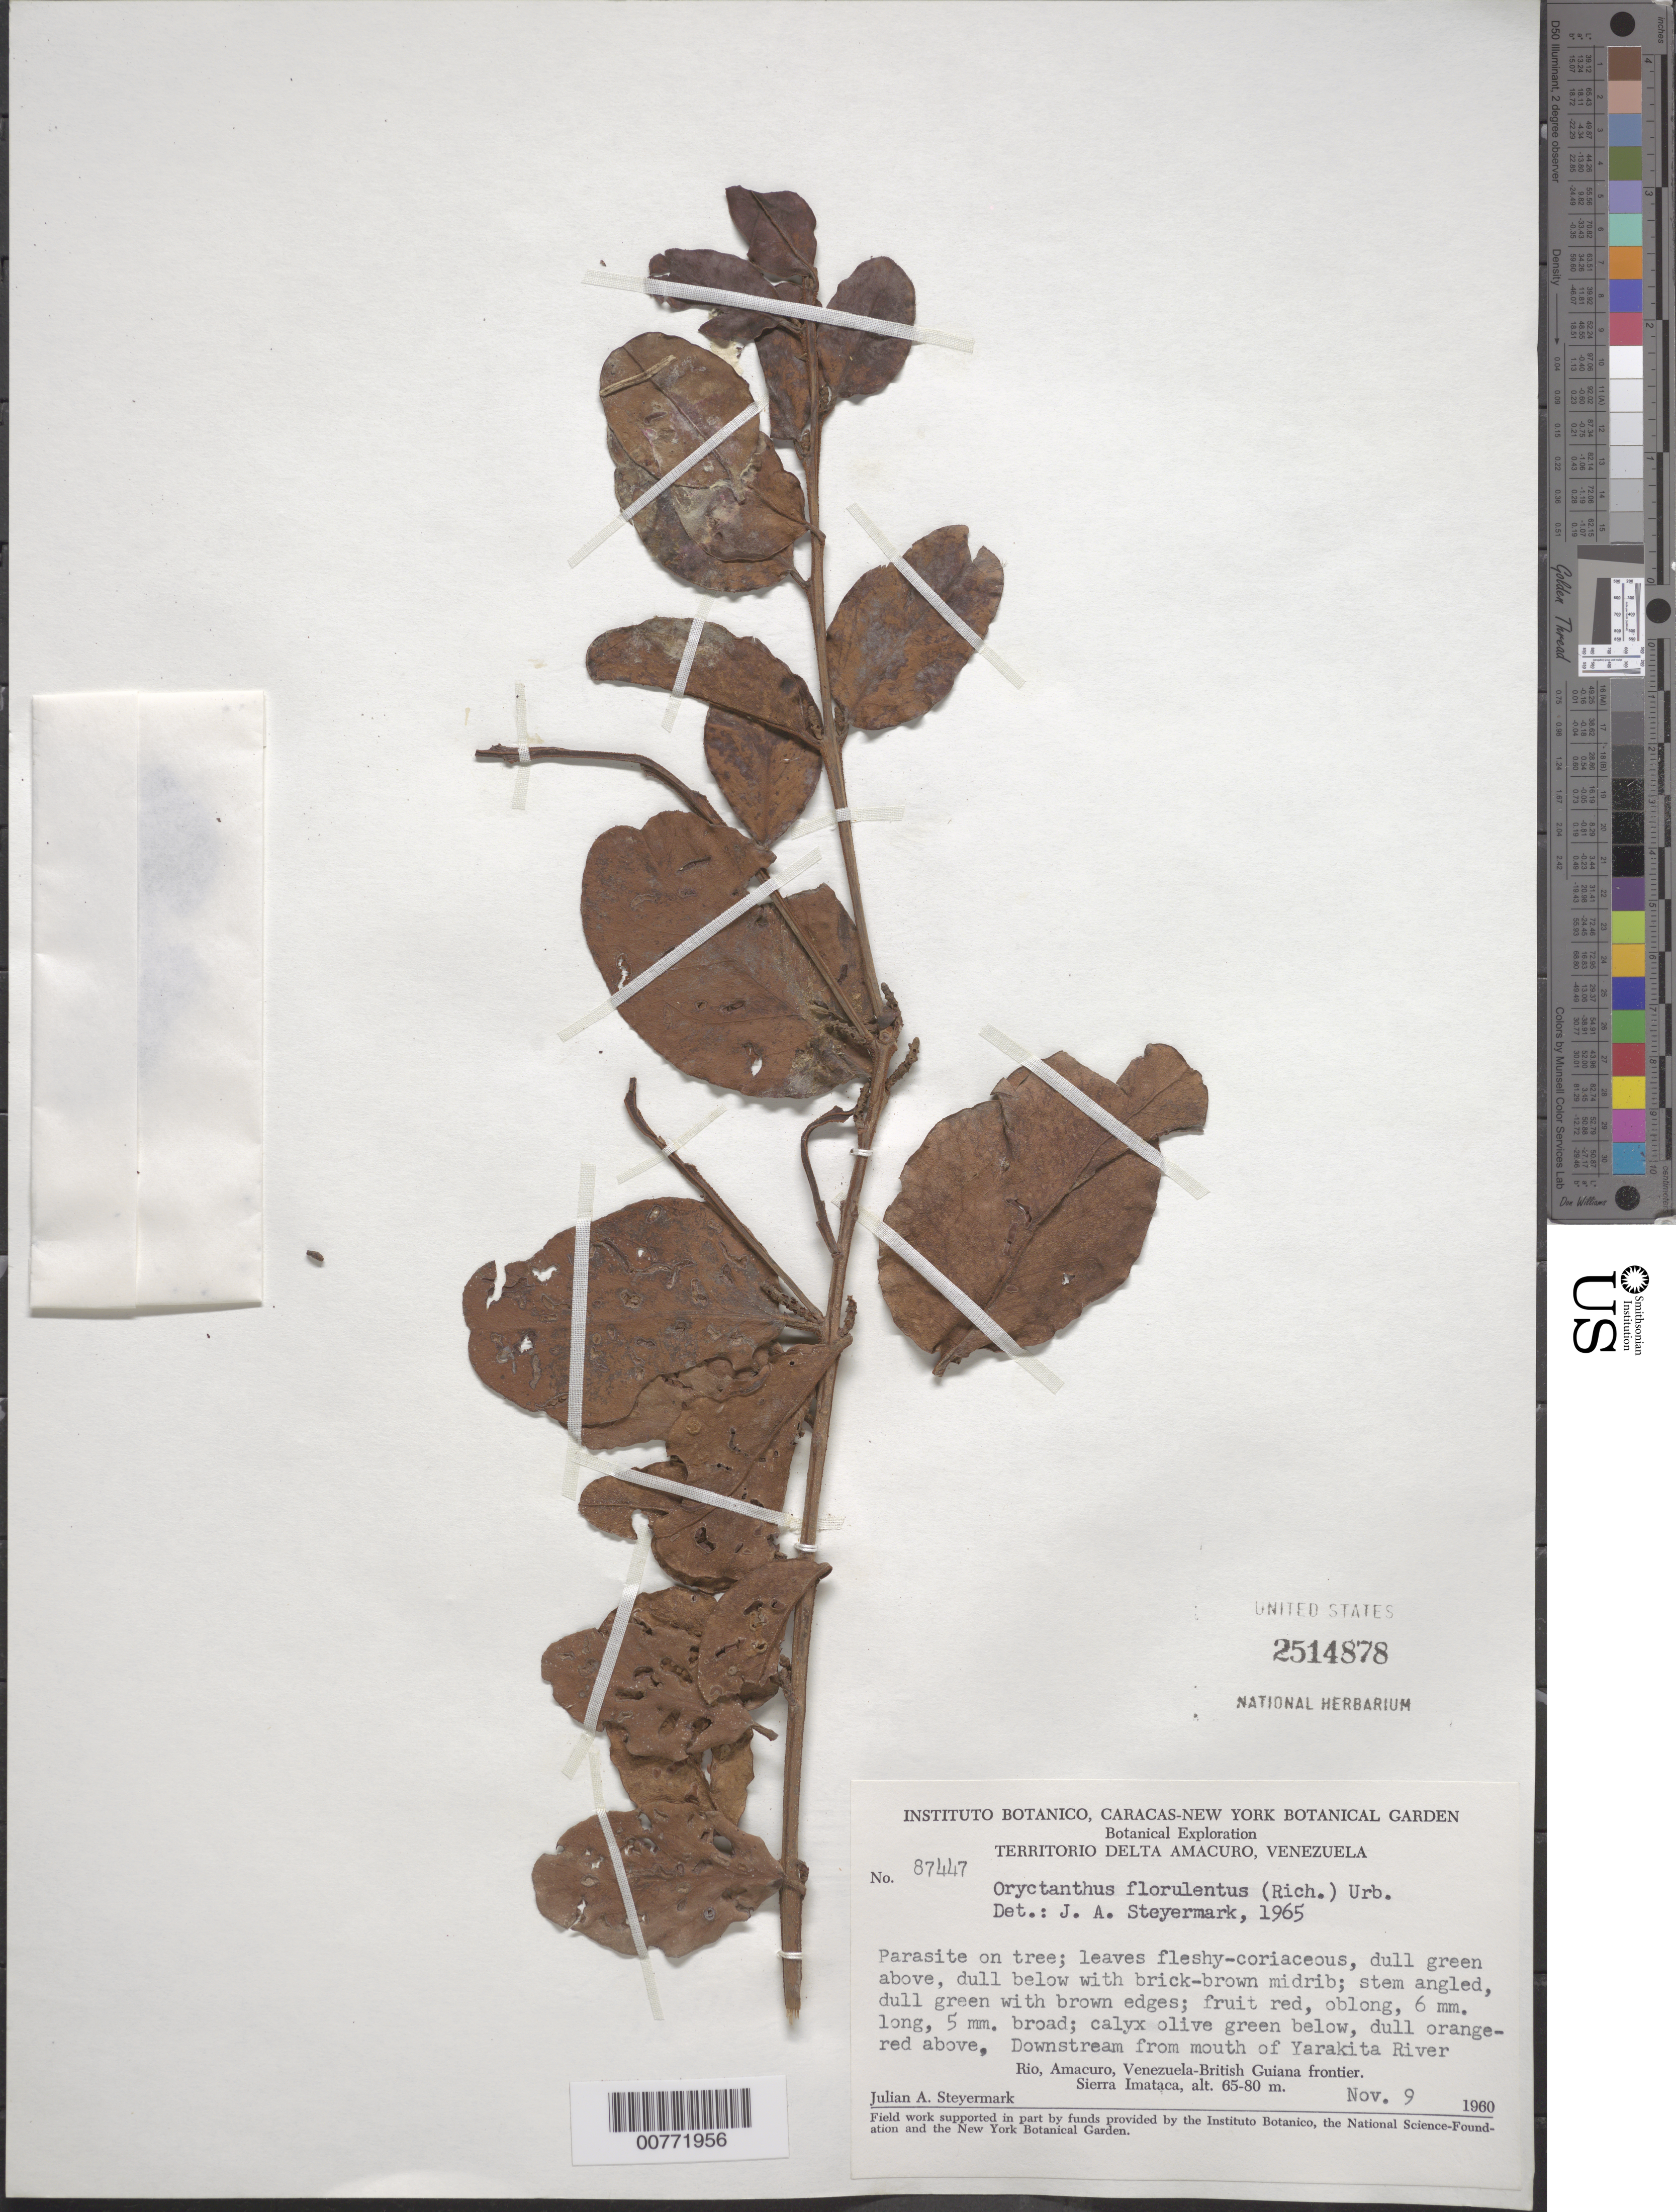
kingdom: Plantae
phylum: Tracheophyta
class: Magnoliopsida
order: Santalales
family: Loranthaceae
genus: Oryctanthus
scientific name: Oryctanthus florulentus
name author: (Rich.) Tiegh.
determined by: Steyermark, Julian A., (VEN)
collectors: J. Steyermark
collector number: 87447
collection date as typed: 9-Nov-60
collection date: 1960-11-09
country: Venezuela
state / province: Delta Amacuro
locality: Rio Amacuro, Sierra Imataca, Venezuela-Guyana border; downstream from mouth of Yarakita River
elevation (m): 65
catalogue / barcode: US 2514878